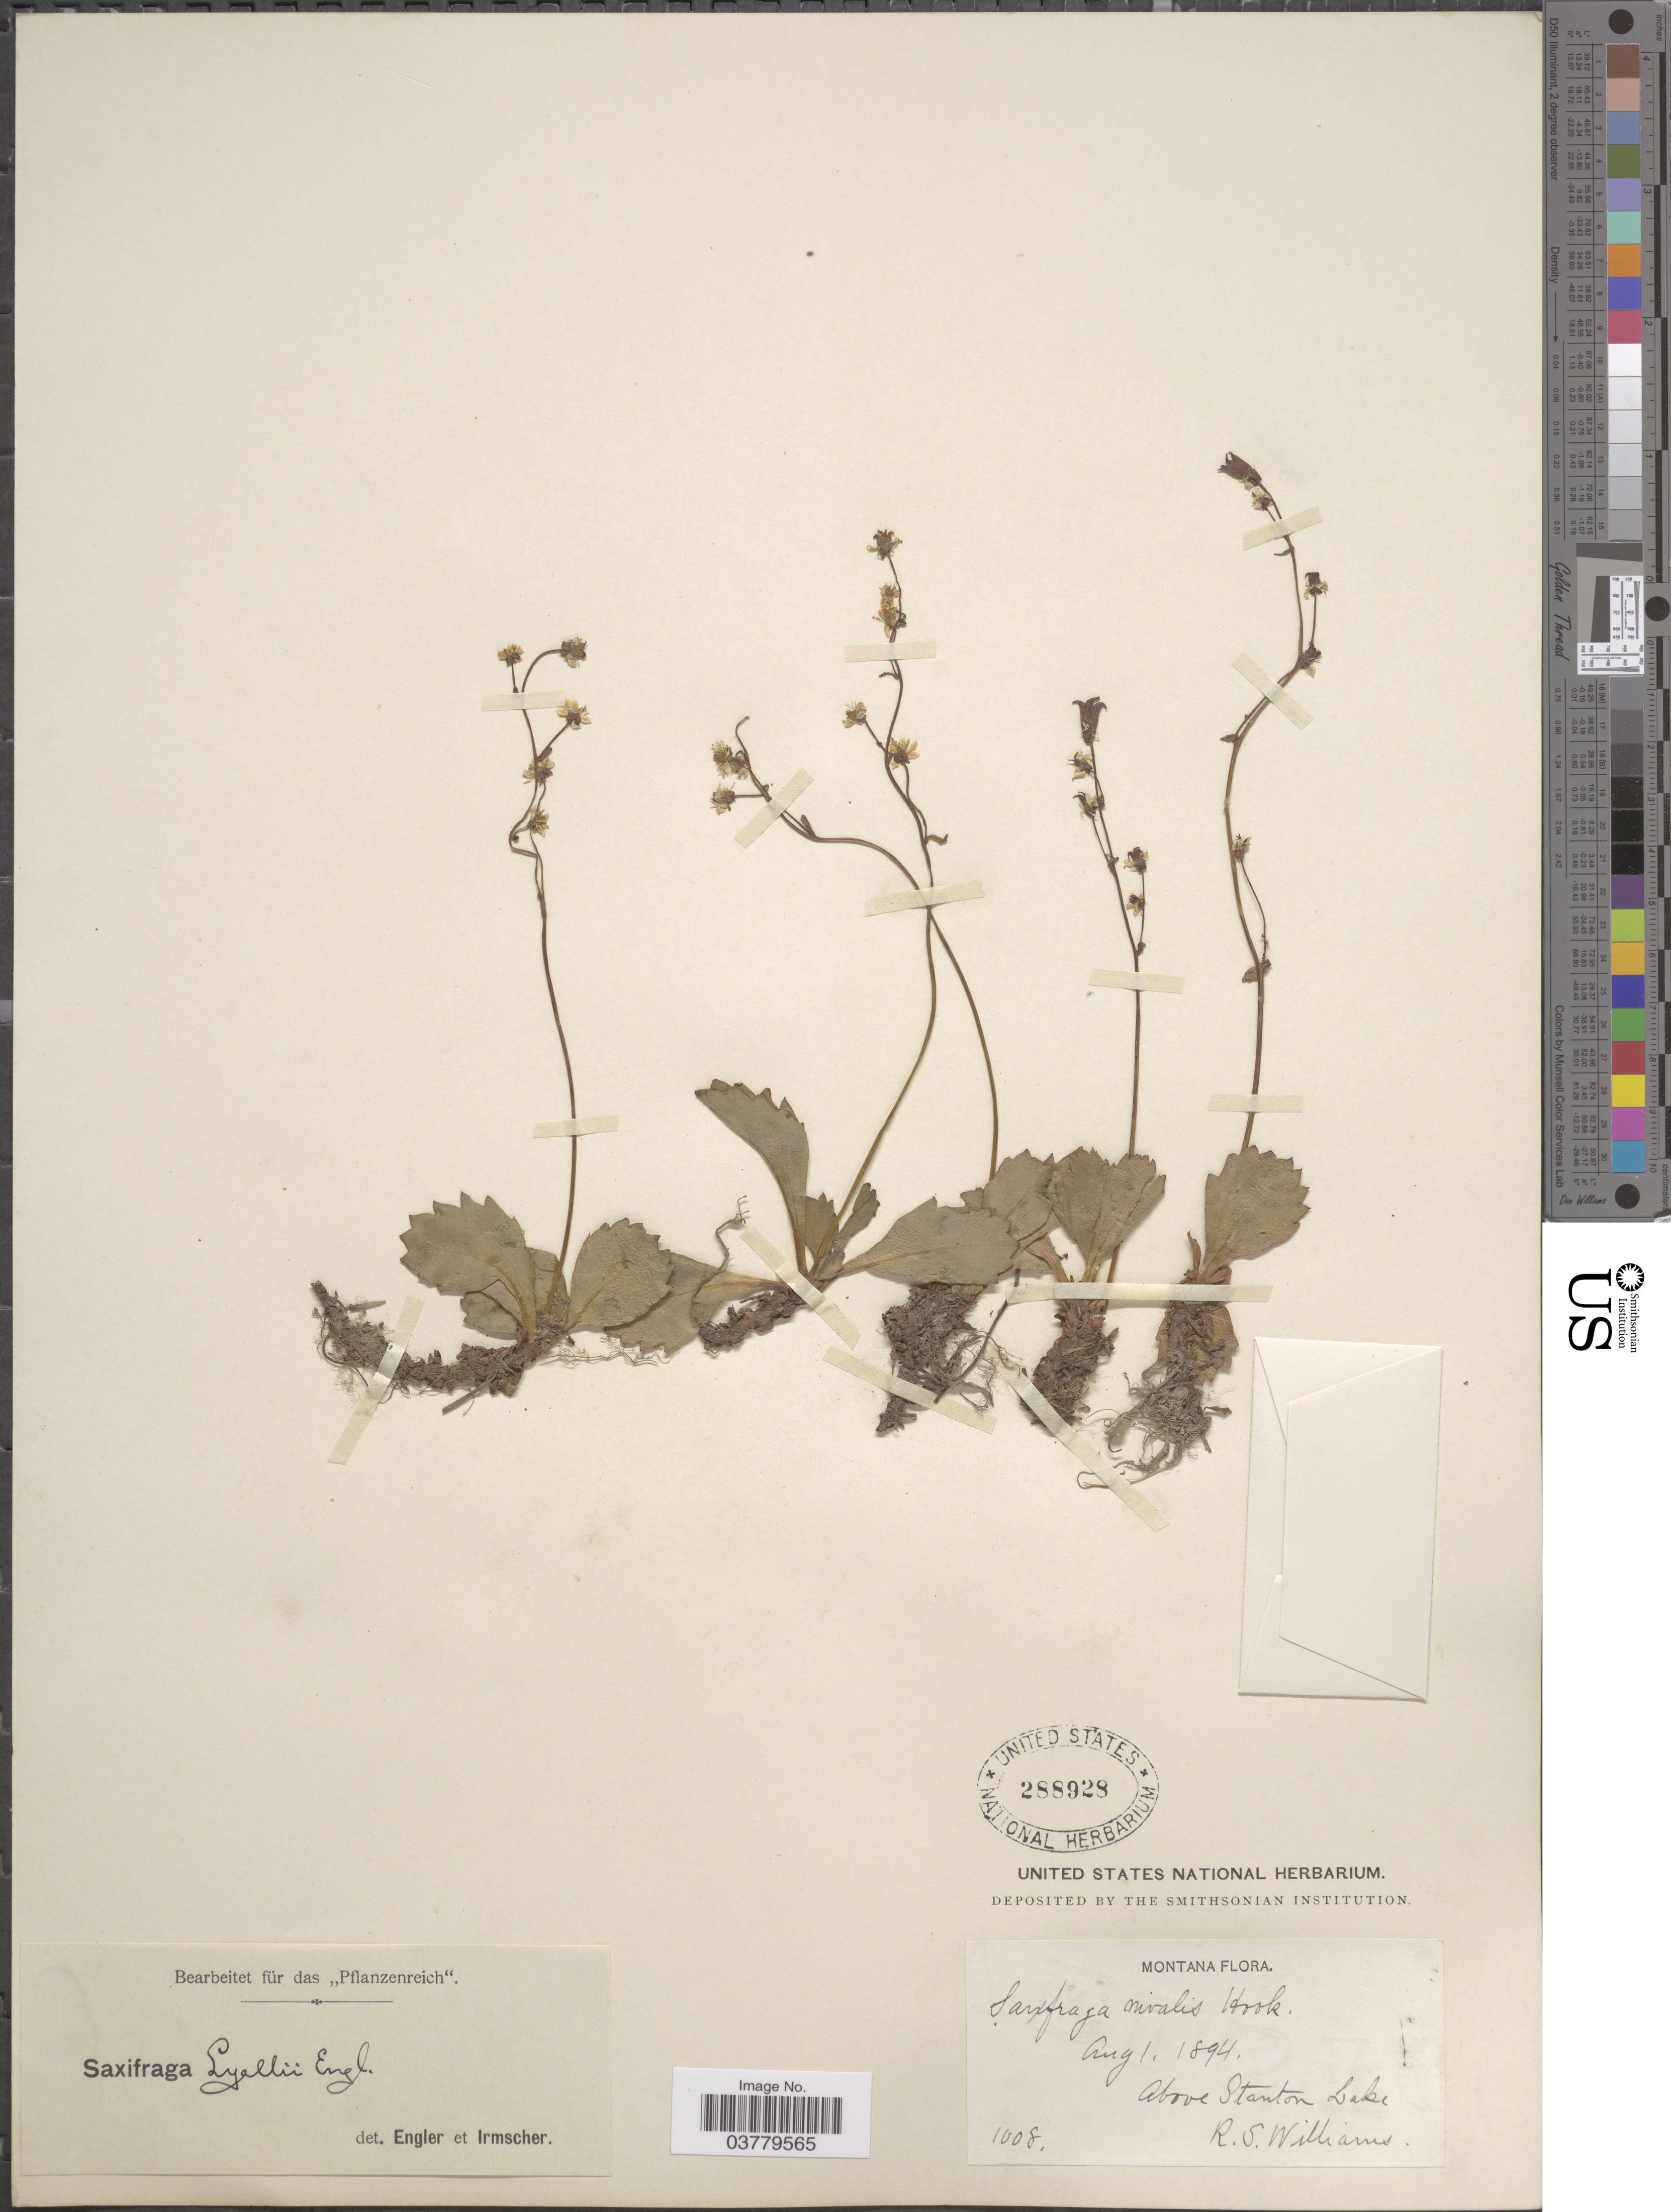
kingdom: Plantae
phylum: Tracheophyta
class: Magnoliopsida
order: Saxifragales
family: Saxifragaceae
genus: Micranthes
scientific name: Micranthes lyalii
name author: (Engl.) Small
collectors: R. S. Williams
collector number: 1008*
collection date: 1894-08-01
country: United States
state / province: Montana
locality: Above Stanton Lake.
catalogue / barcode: US 288928